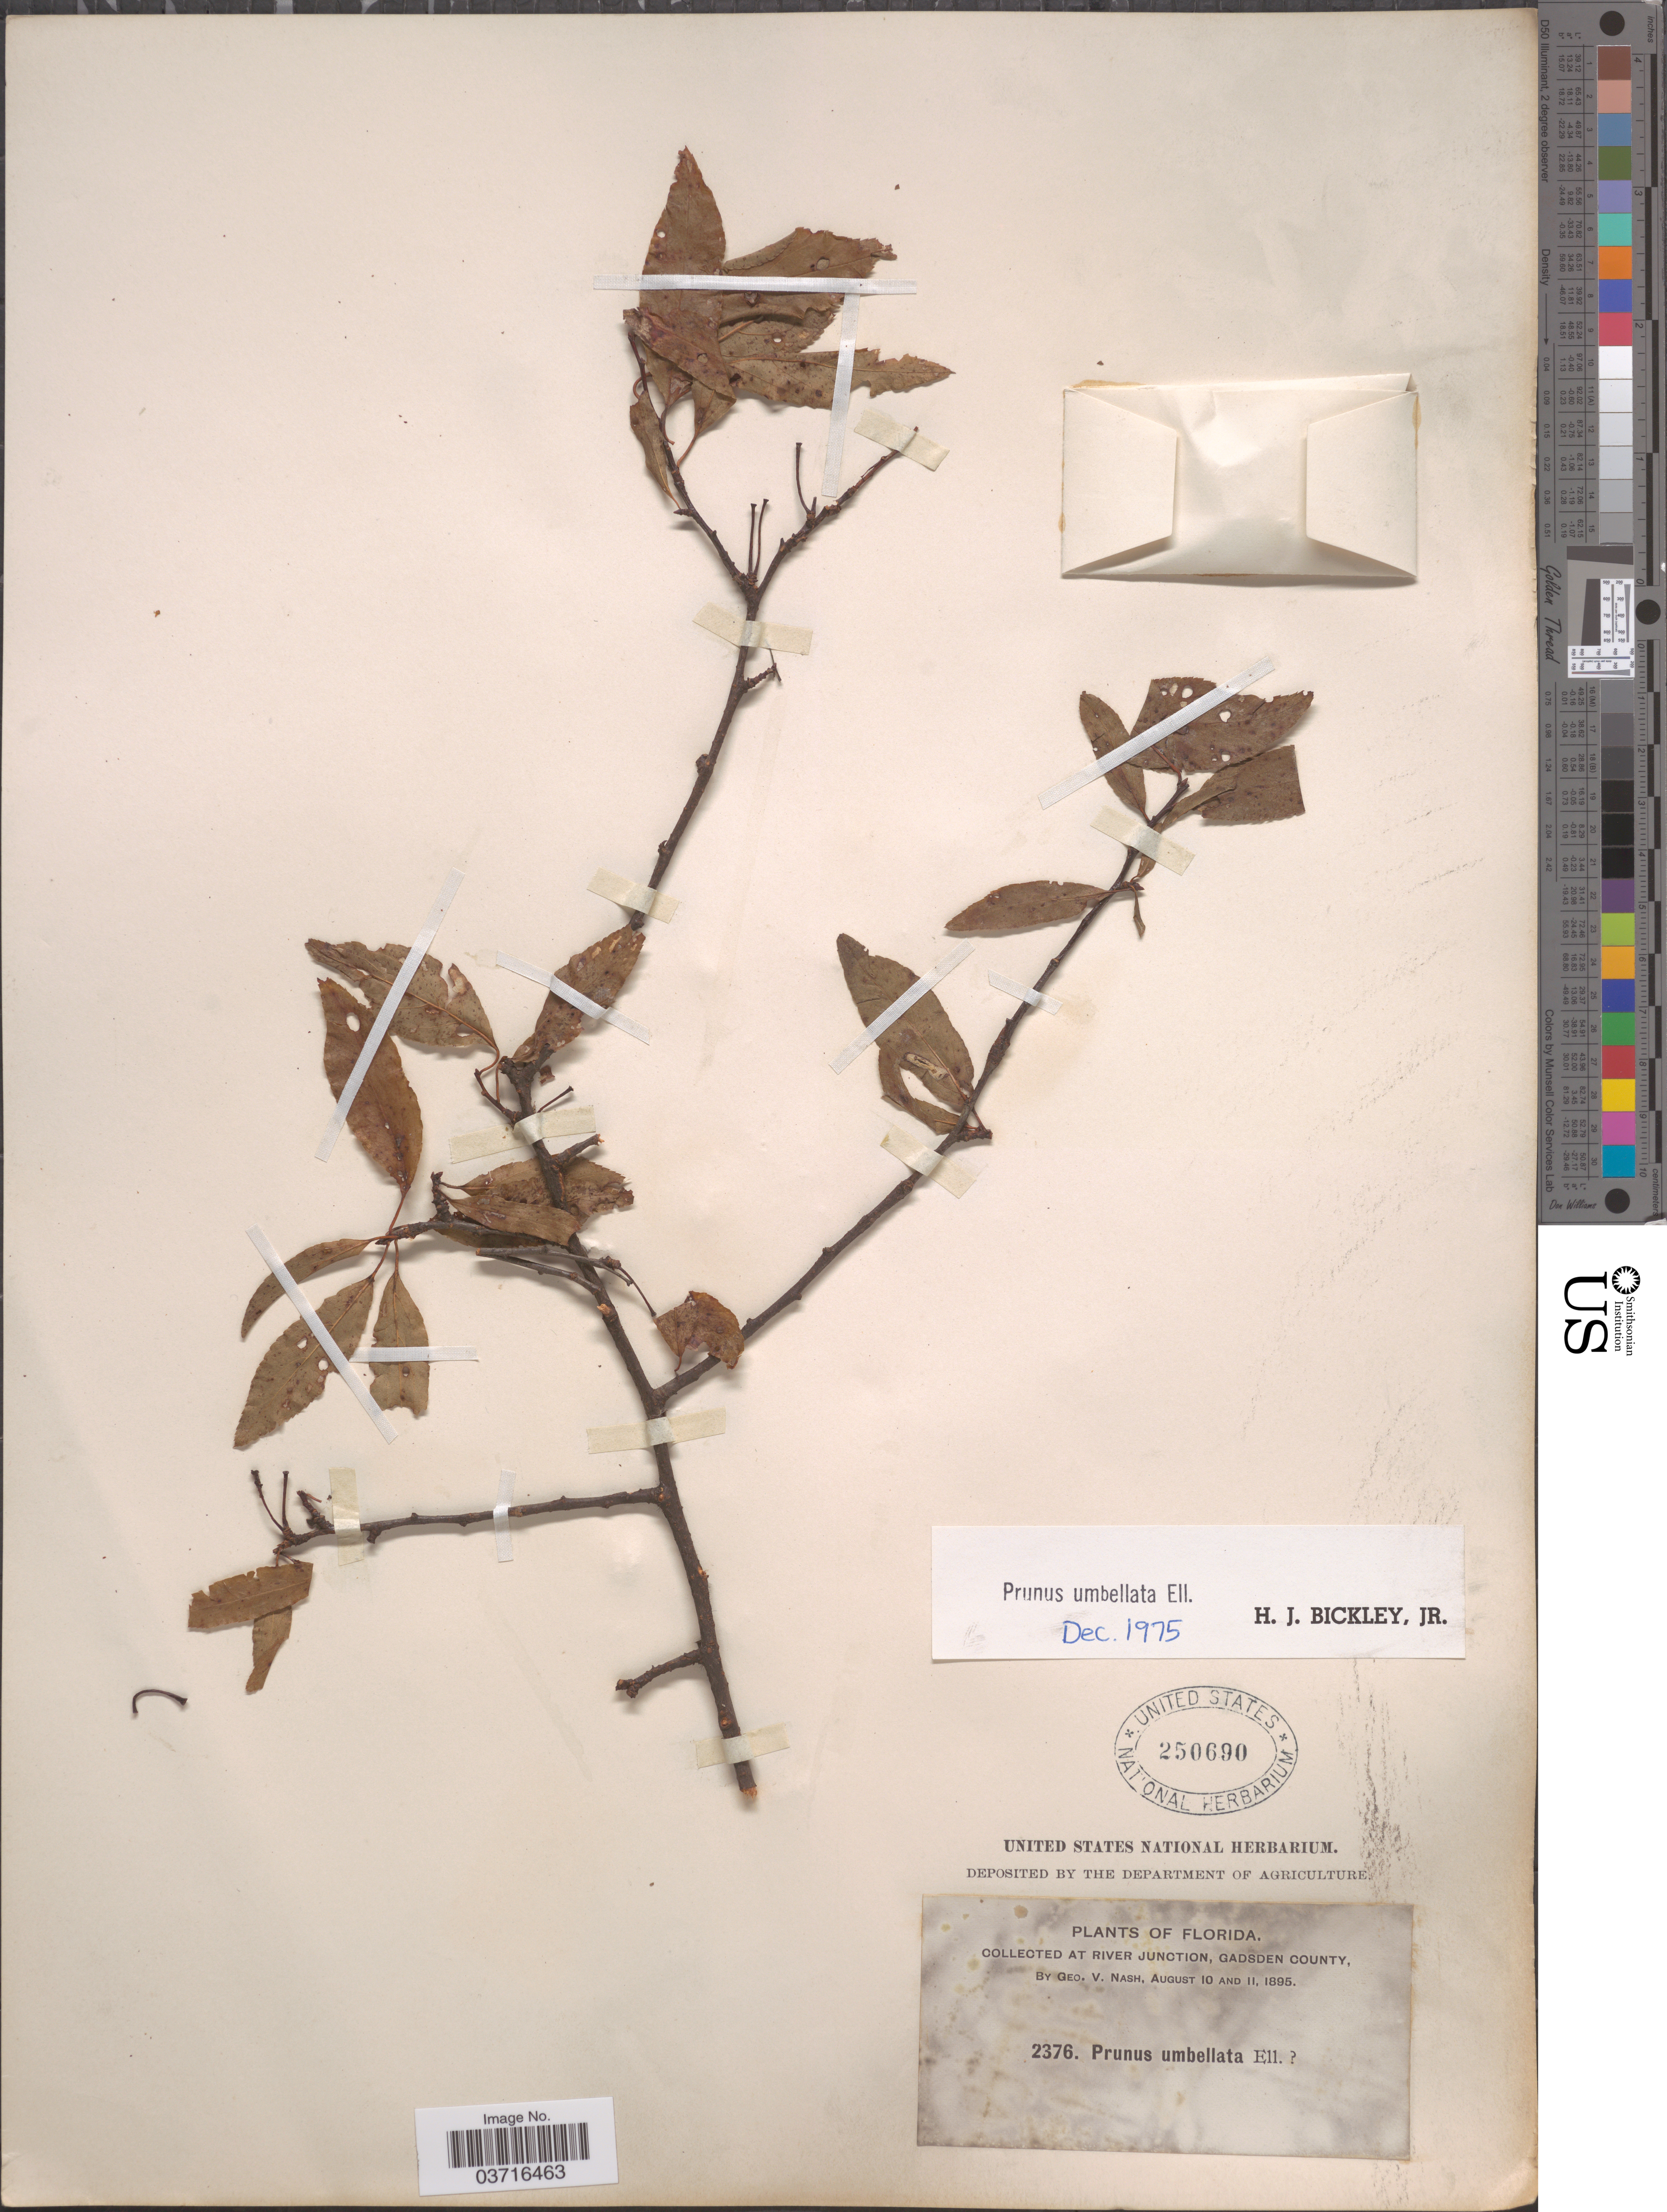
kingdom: Plantae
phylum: Tracheophyta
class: Magnoliopsida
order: Rosales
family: Rosaceae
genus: Prunus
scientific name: Prunus umbellata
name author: Elliott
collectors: G. V. Nash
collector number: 2376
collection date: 1895-08-10/1895-08-11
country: United States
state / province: Florida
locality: At River Junction, Gadsden County.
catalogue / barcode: US 250690